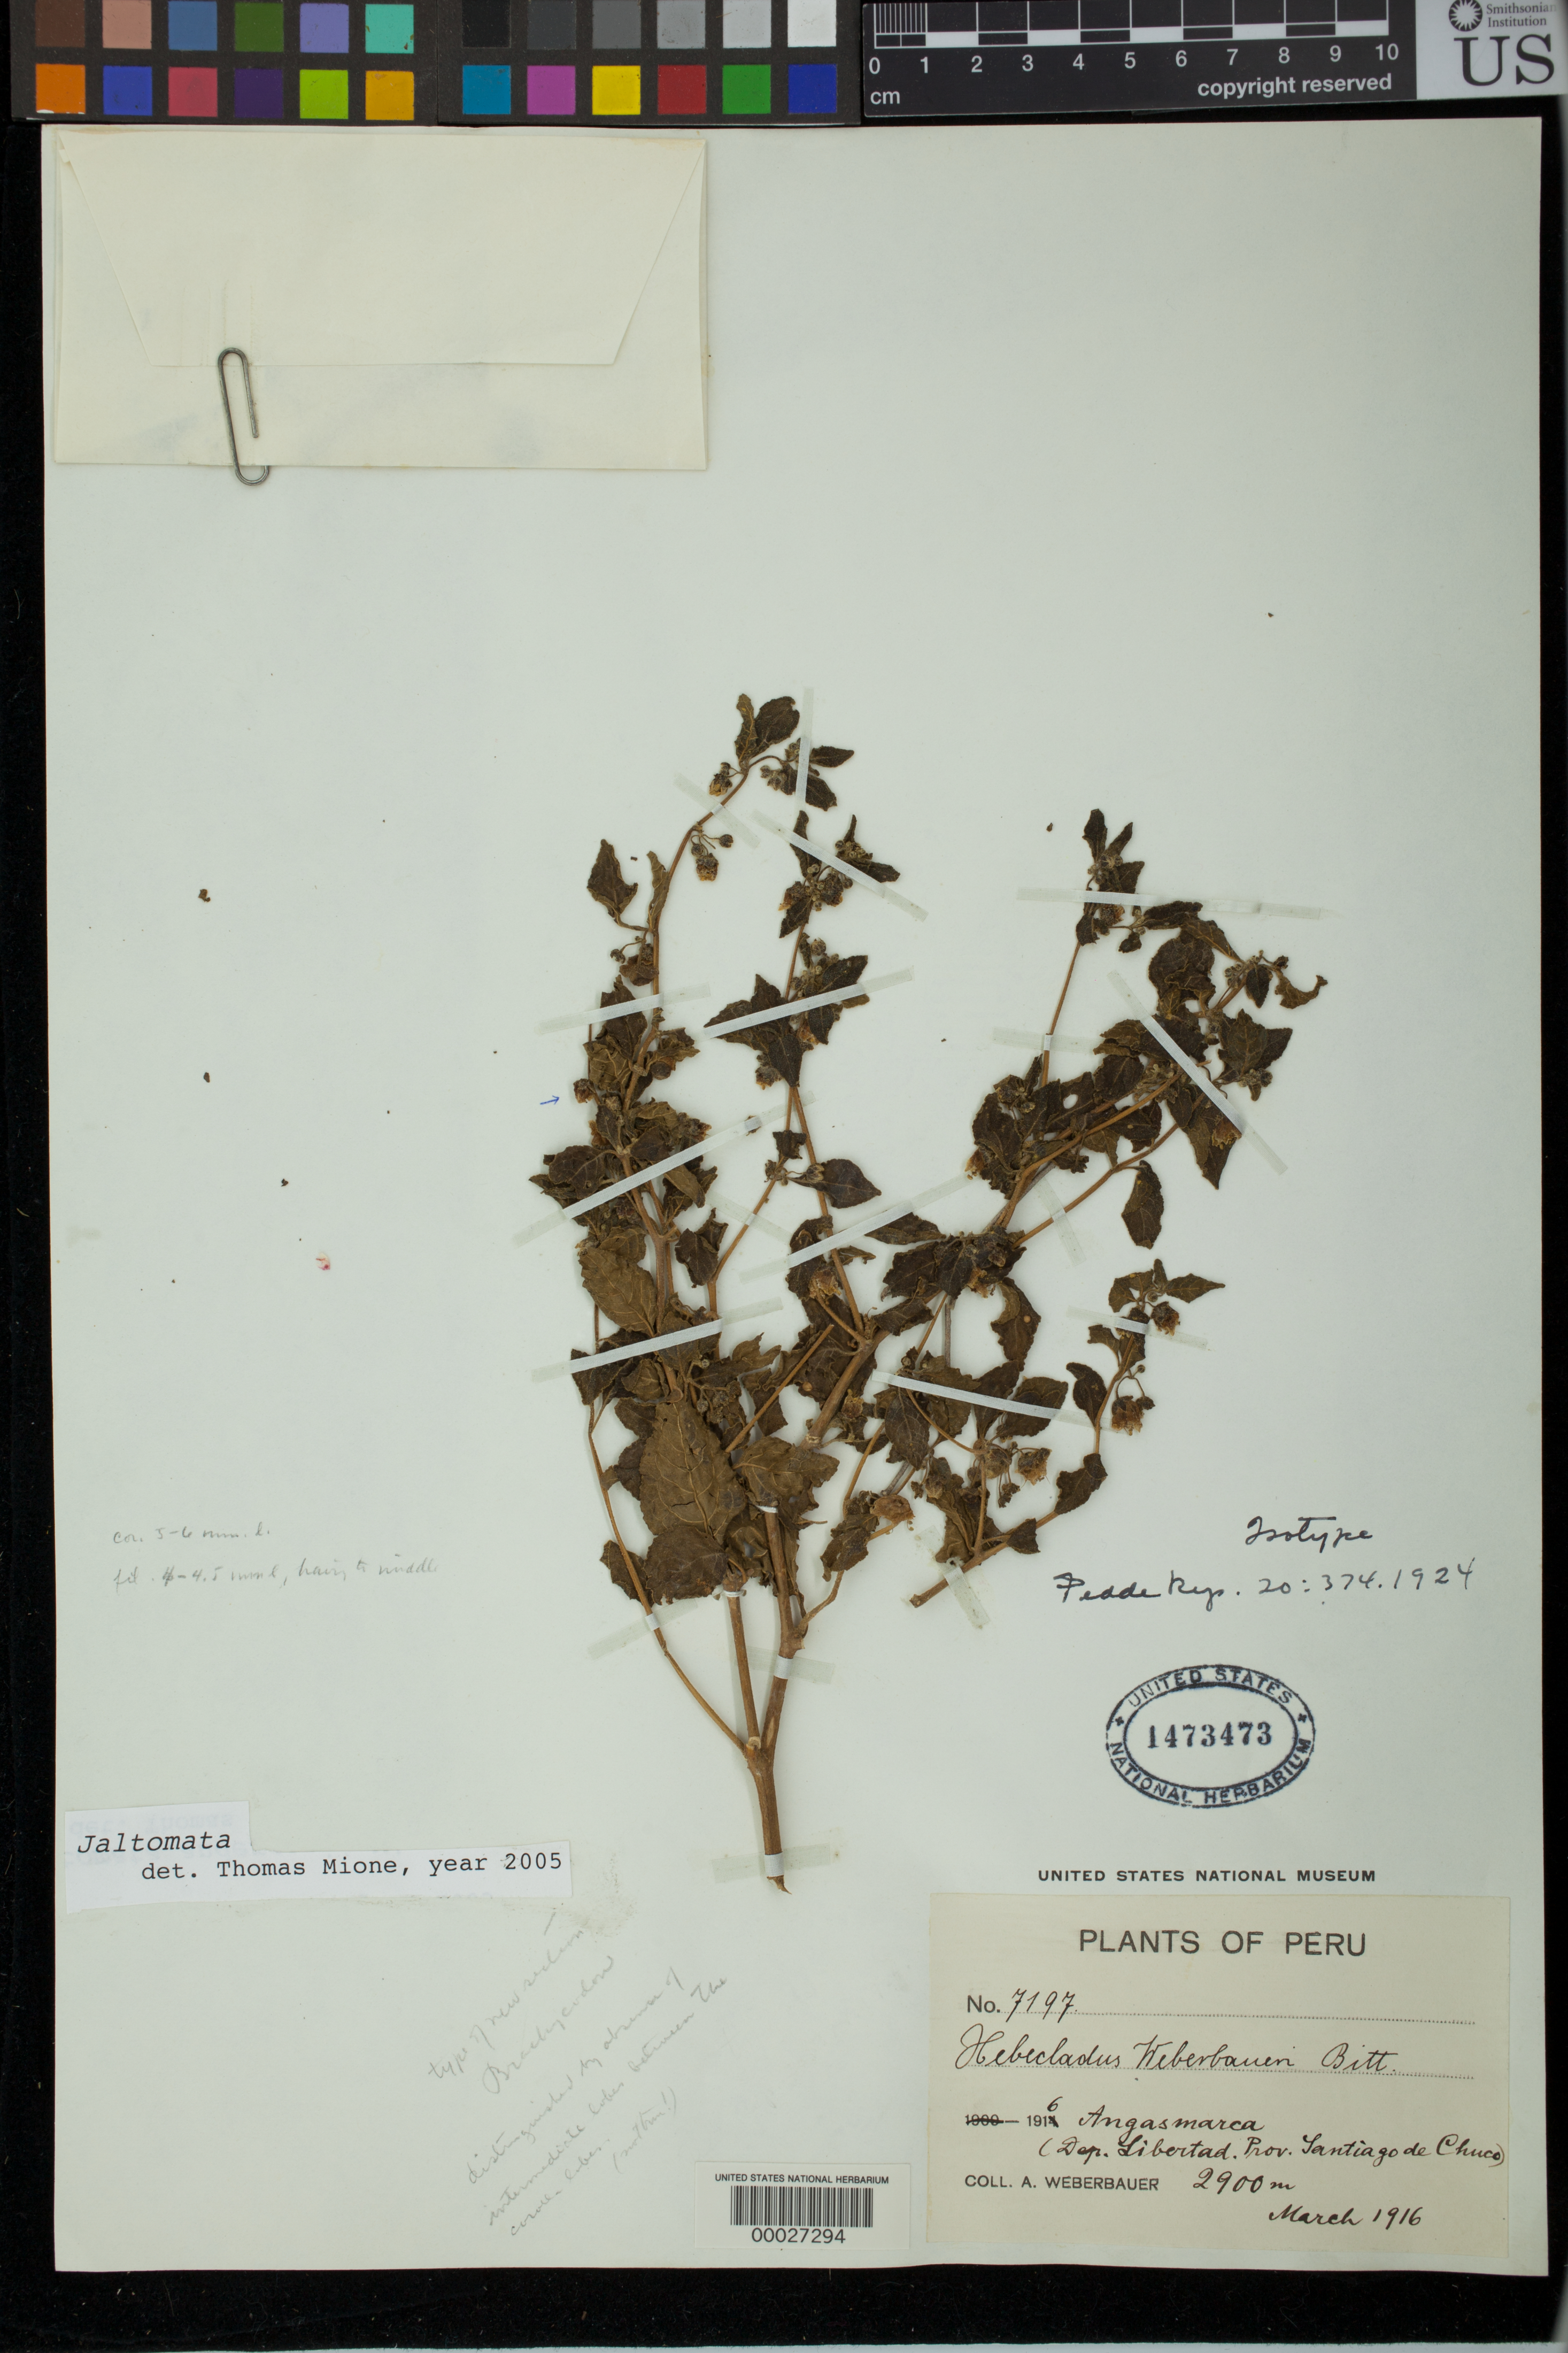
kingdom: Plantae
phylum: Tracheophyta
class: Magnoliopsida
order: Solanales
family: Solanaceae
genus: Hebecladus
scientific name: Hebecladus weberbaueri Bitter, nom. illeg.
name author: Bitter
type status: Isotype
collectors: A. Weberbauer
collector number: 7197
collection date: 1916-03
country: Peru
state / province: La Libertad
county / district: Santiago de Chuco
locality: Angasmarca (Dep. Libertad. Prov. Santiago de Chuco)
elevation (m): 2900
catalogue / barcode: US 1473473